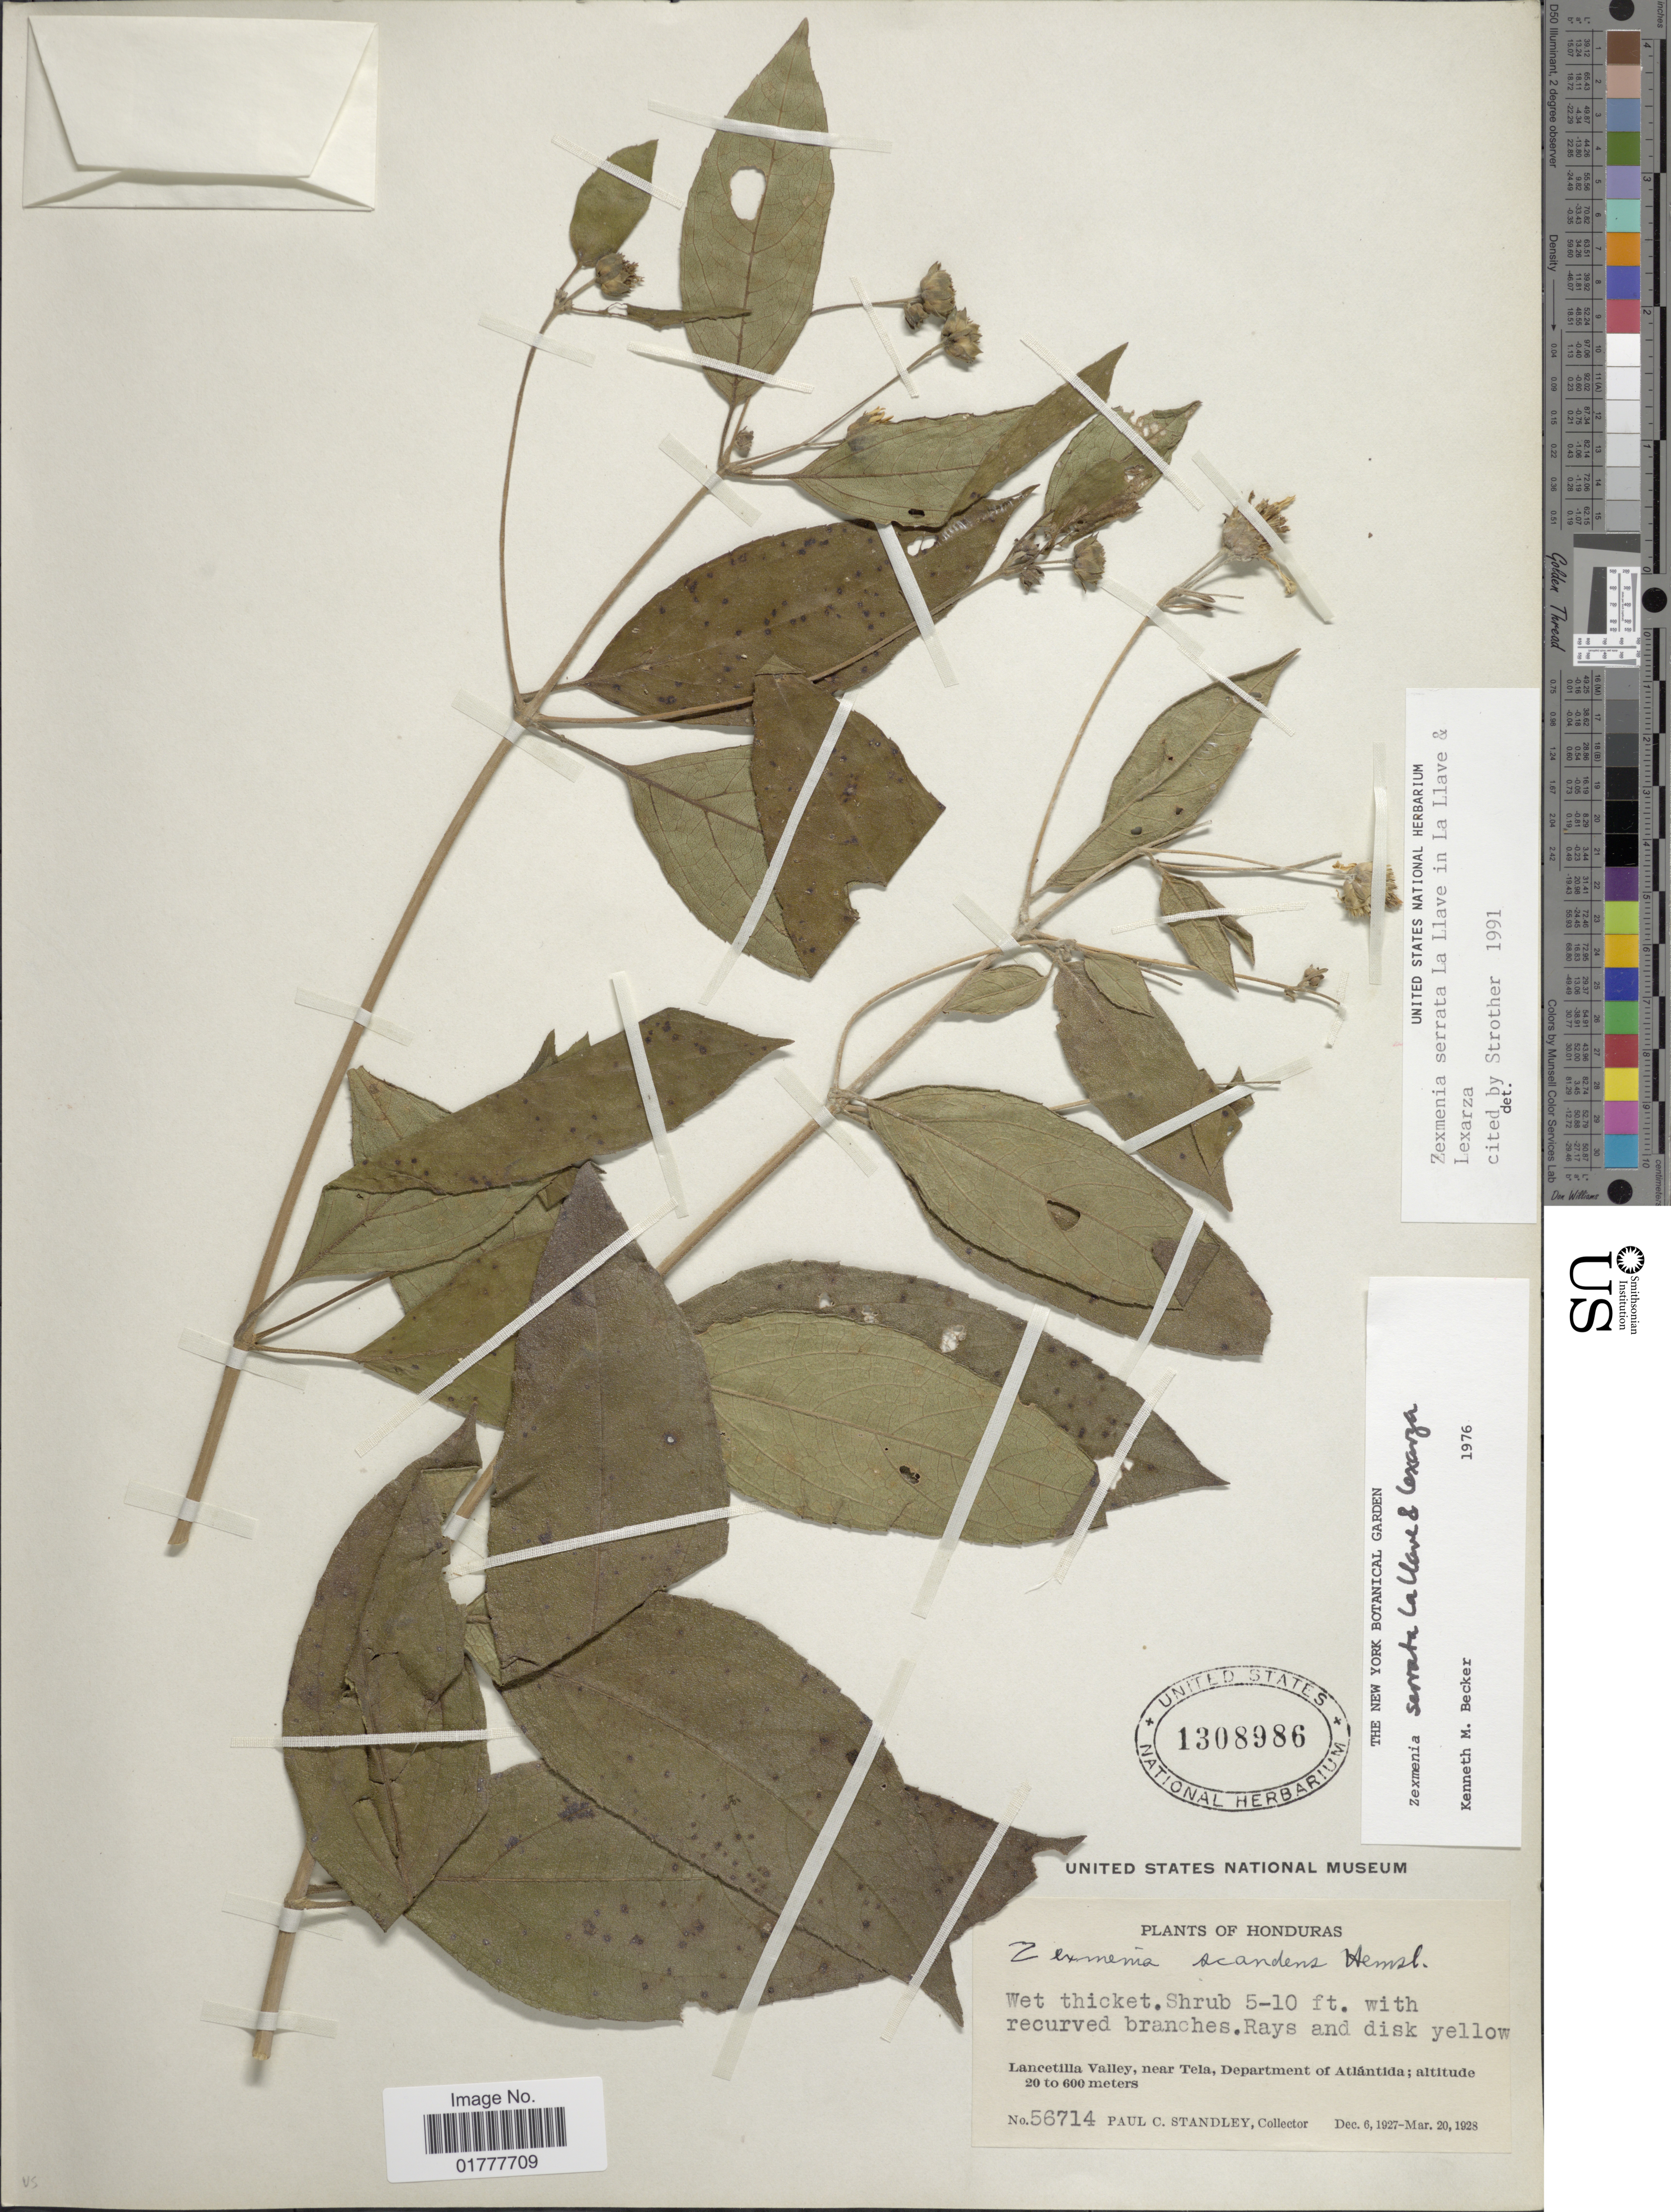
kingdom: Plantae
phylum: Tracheophyta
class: Magnoliopsida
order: Asterales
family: Asteraceae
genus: Zexmenia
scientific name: Zexmenia serrata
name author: La Llave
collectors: P. C. Standley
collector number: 56714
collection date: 1927-12-06/1928-03-20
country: Honduras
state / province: Atlántida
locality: Lancetilla Valley, near Tela, Department of Atlantida.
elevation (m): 20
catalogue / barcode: US 1308986